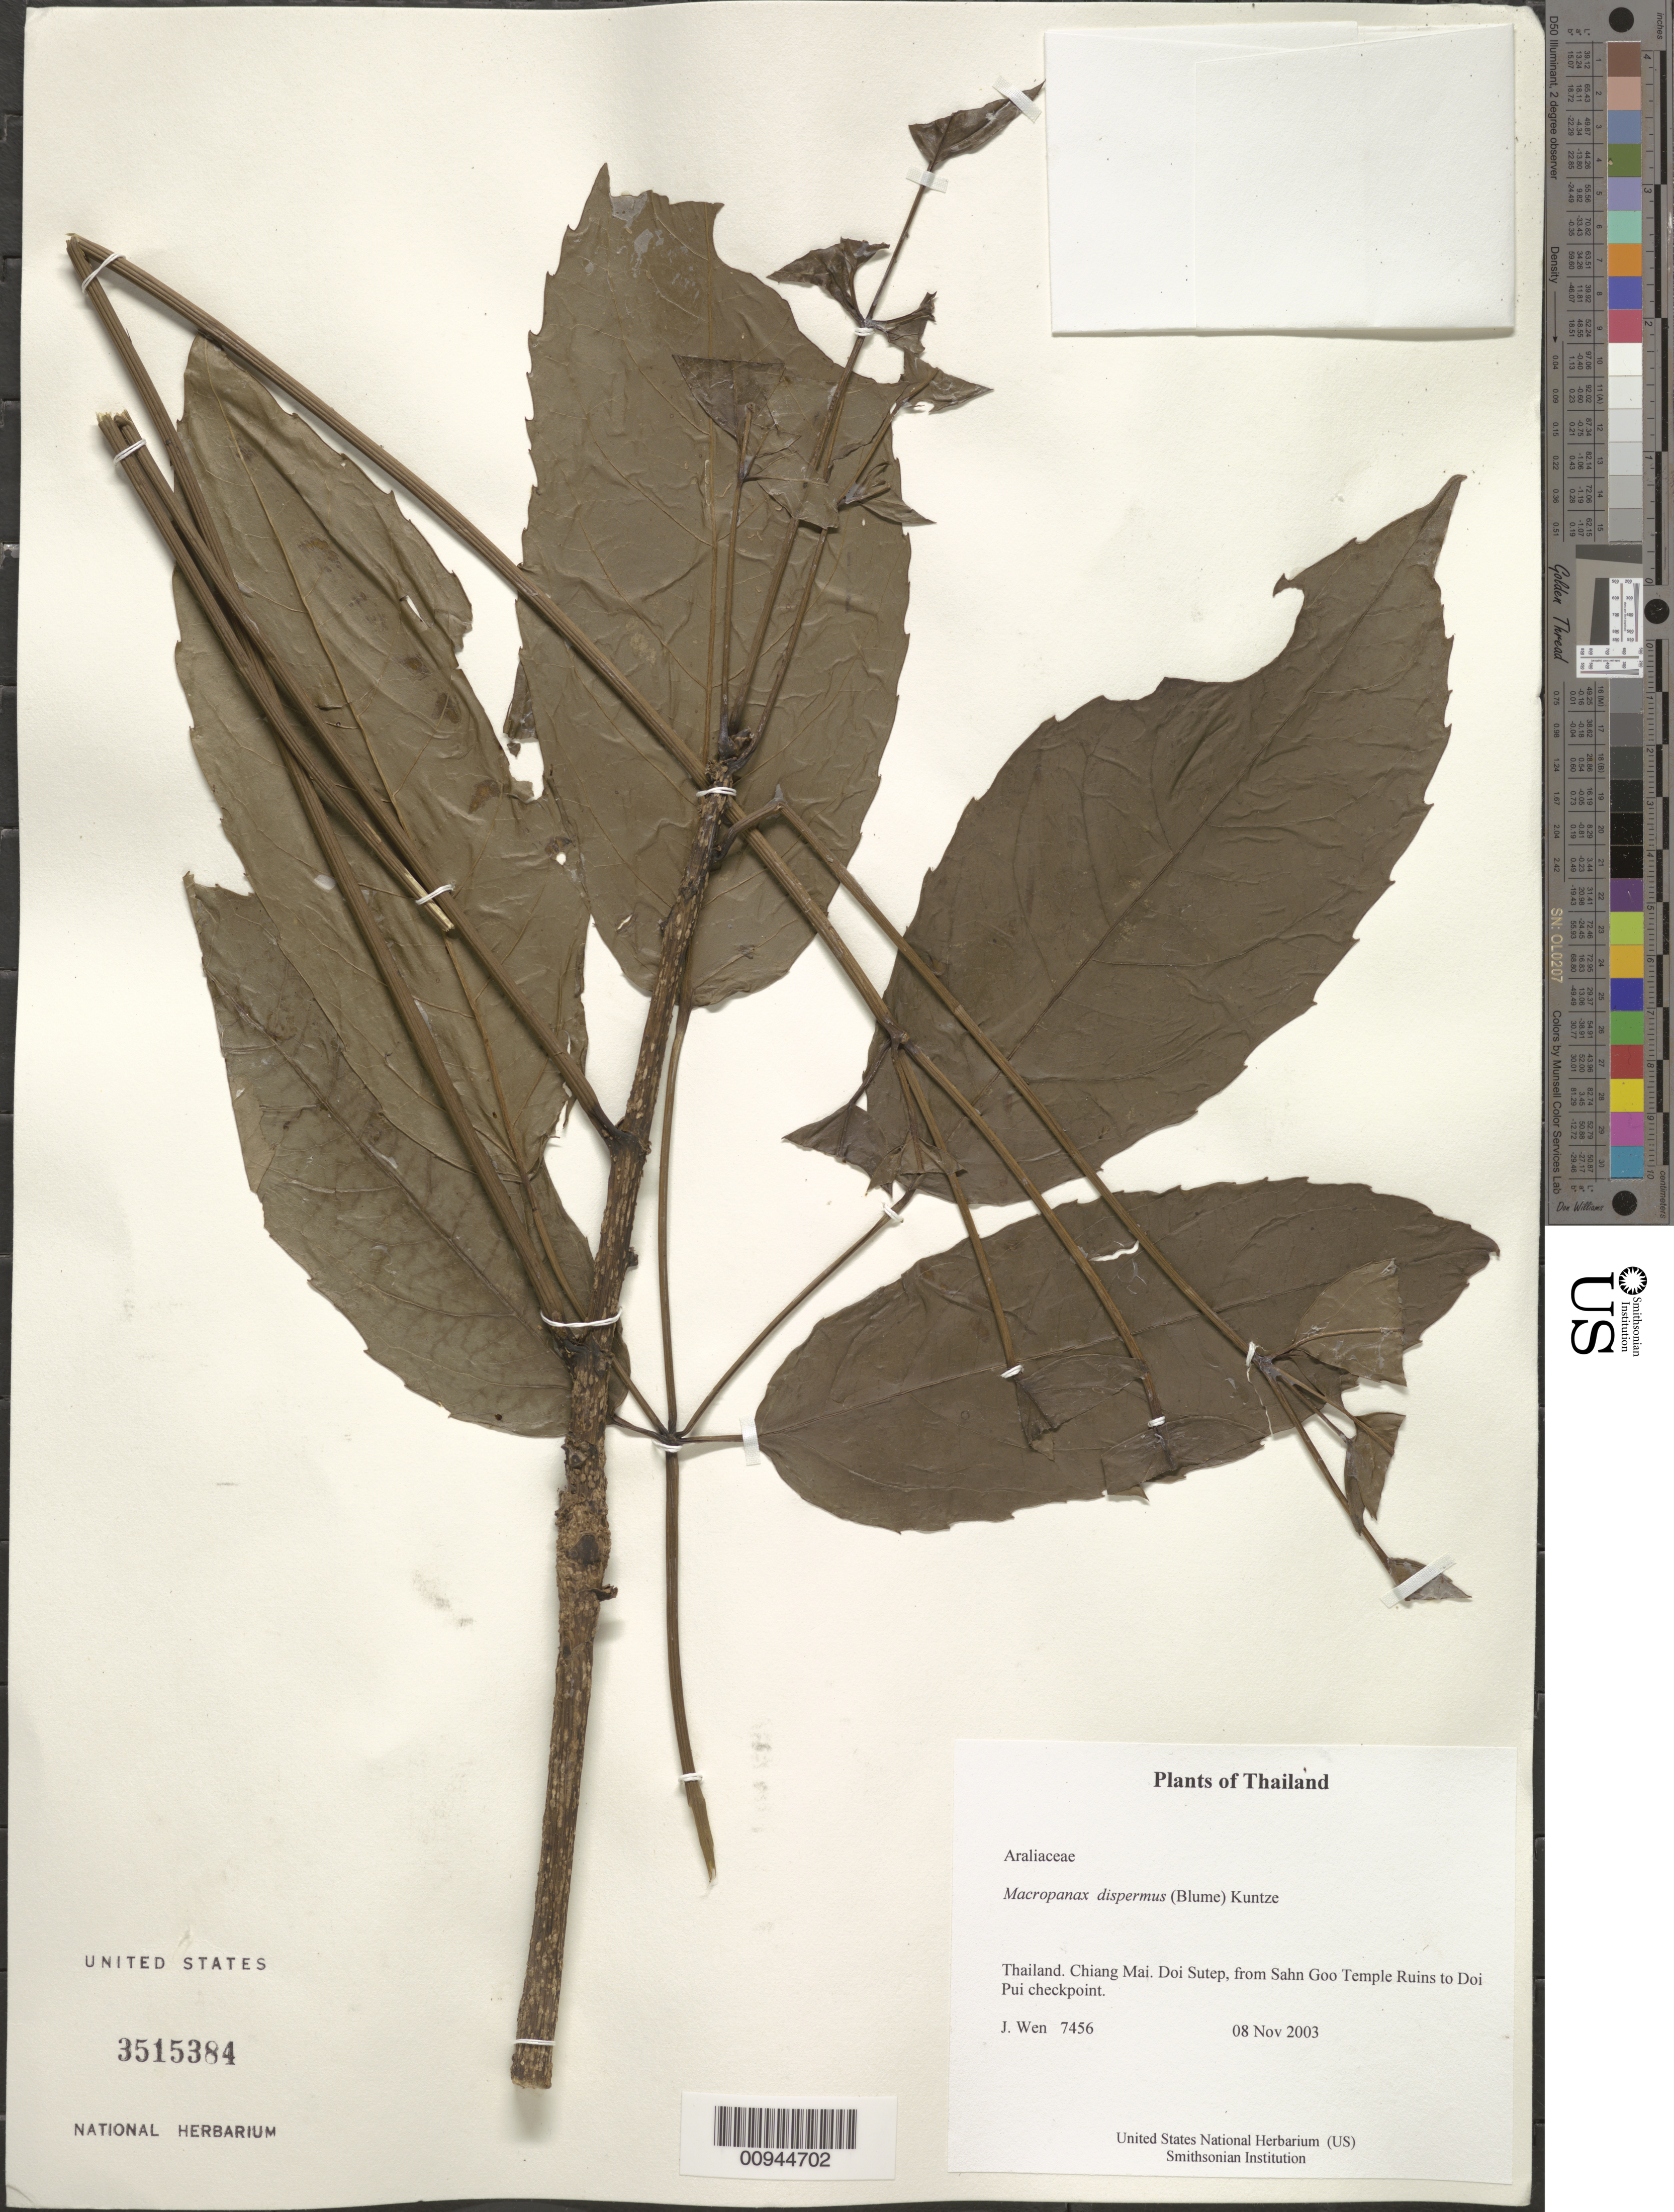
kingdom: Plantae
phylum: Tracheophyta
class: Magnoliopsida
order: Apiales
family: Araliaceae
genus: Macropanax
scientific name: Macropanax dispermus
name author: (Blume) Kuntze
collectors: J. Wen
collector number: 7456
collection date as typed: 08 Nov 2003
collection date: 2003-11-08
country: Thailand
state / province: Chiang Mai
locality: Doi Sutep, from Sahn Goo Temple Ruins to Doi Pui checkpoint.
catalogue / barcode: US 3515384